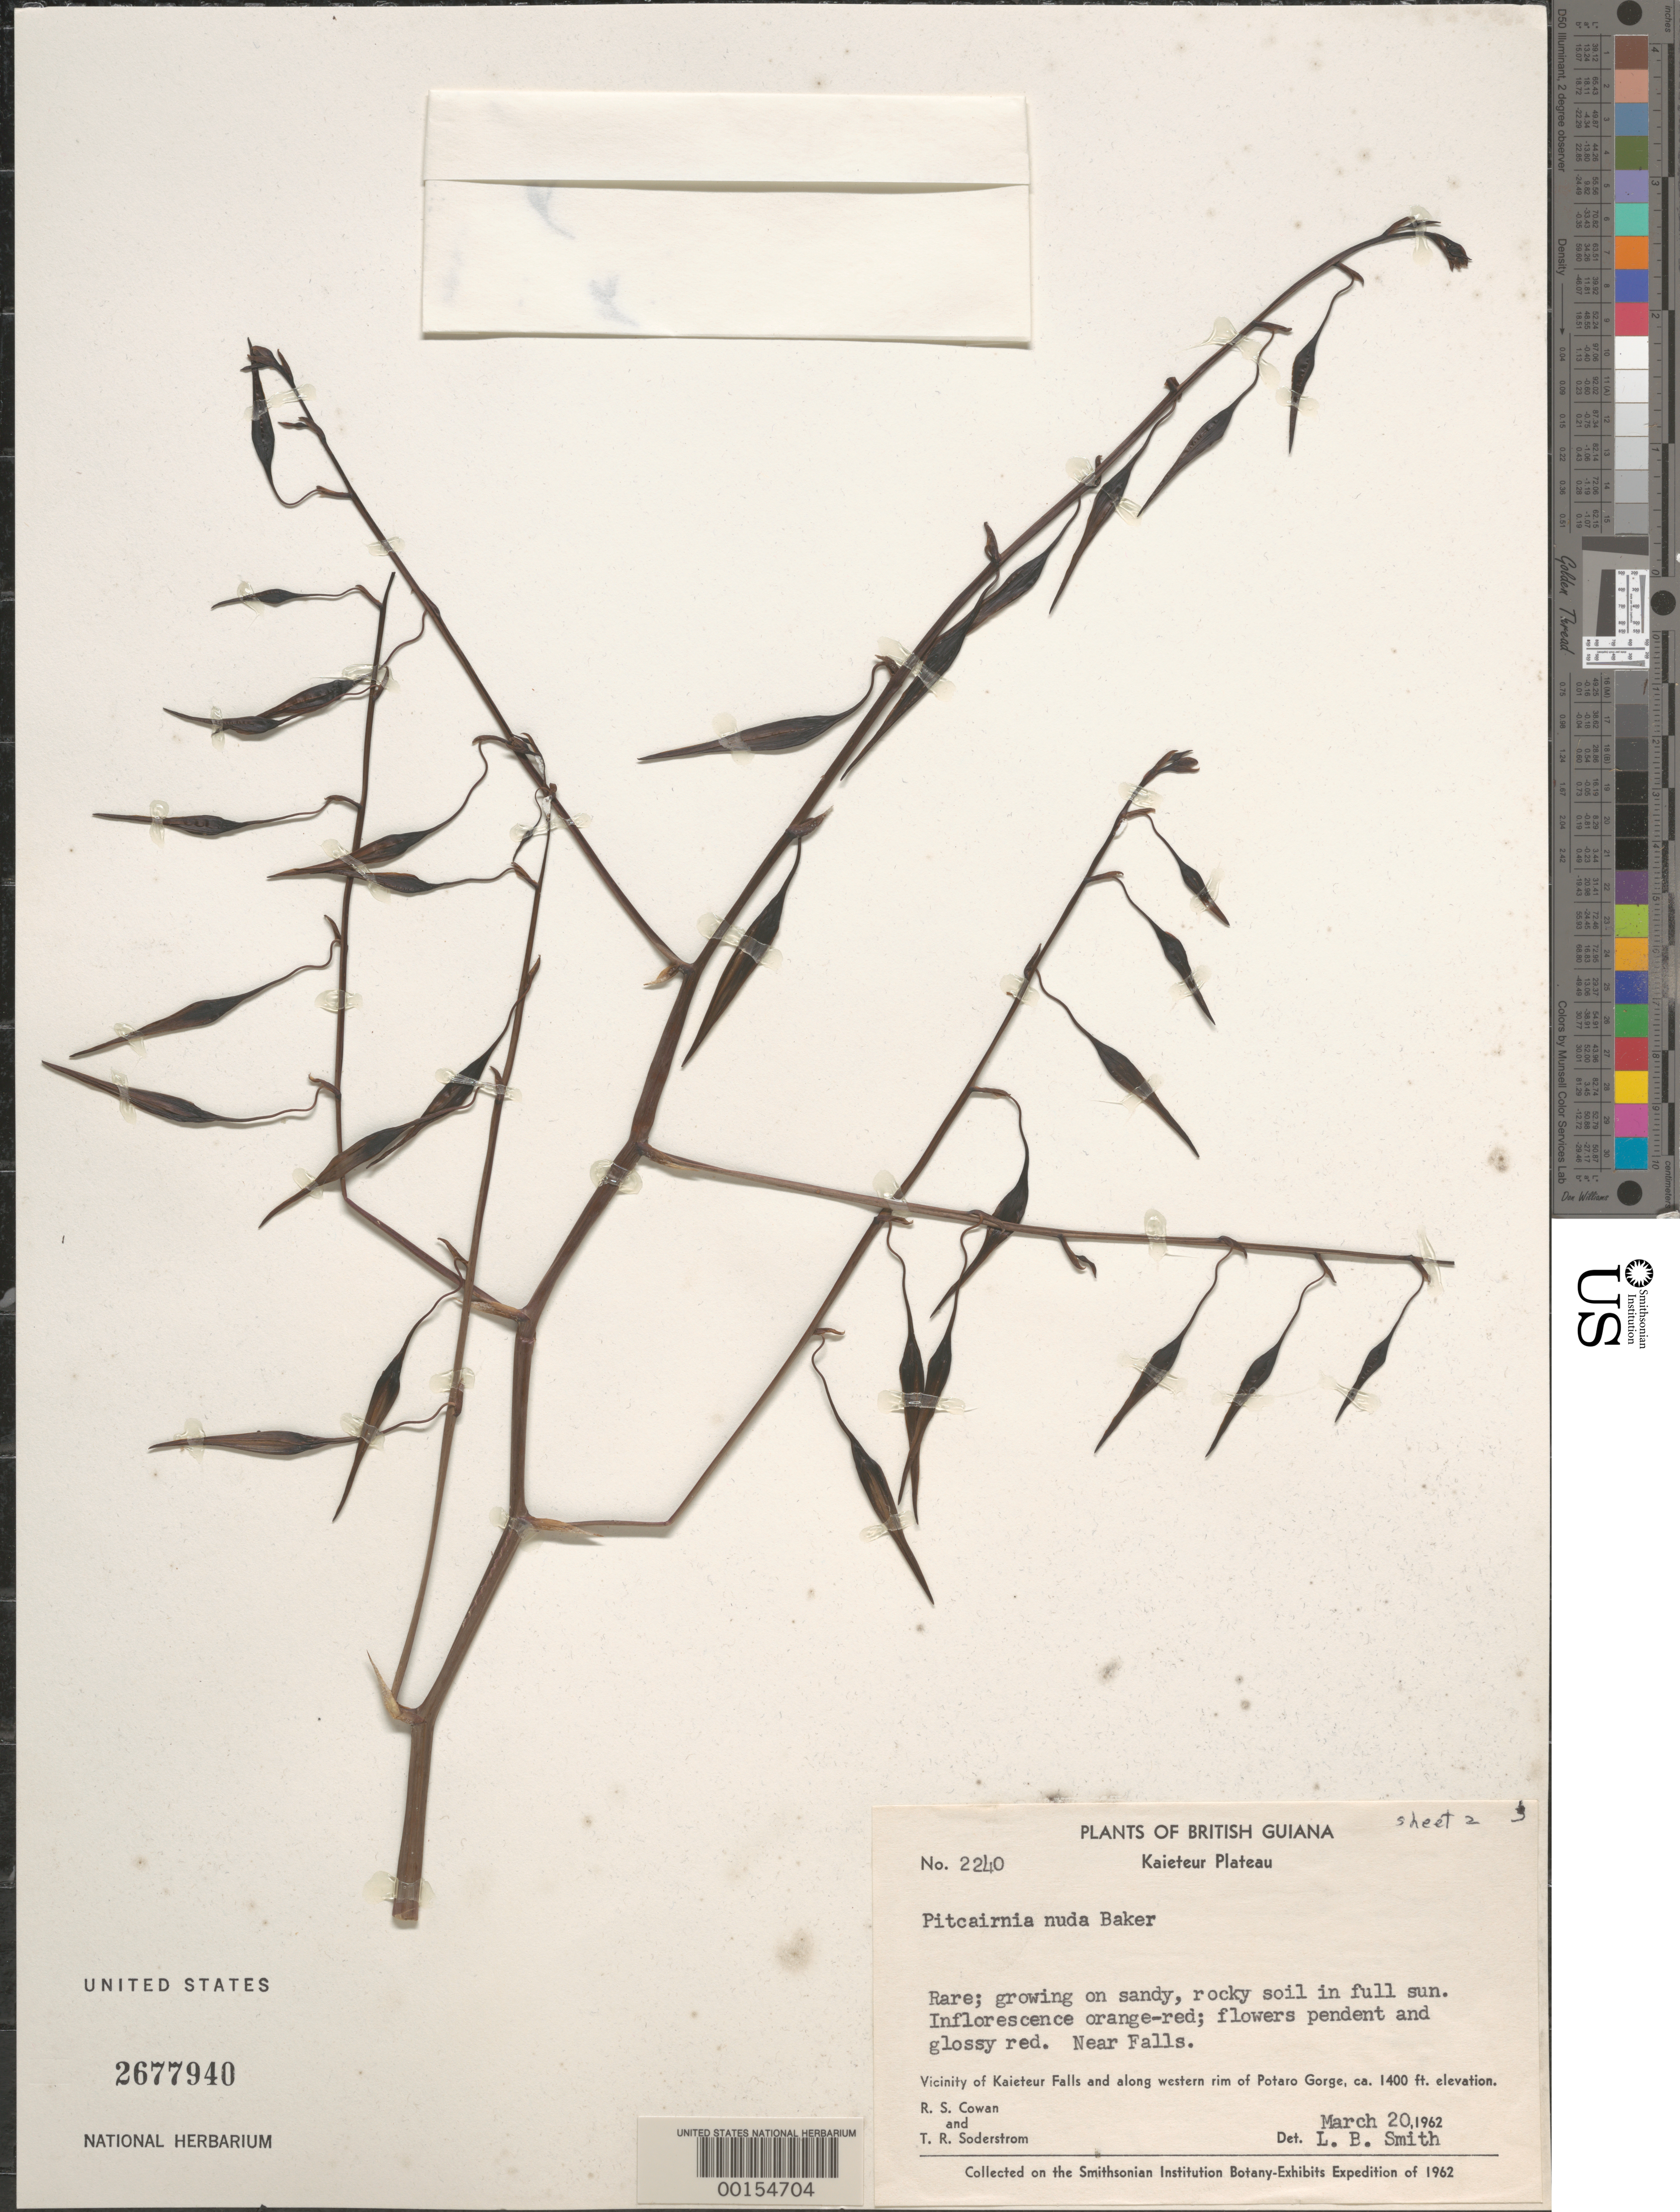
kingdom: Plantae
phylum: Tracheophyta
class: Liliopsida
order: Poales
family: Bromeliaceae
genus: Pitcairnia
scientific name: Pitcairnia nuda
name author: Baker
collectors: R. S. Cowan & T. R. Soderstrom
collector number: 2240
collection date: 1962-03-20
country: Guyana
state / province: Potaro-Siparuni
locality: British Guiana. Kaieteur Plateau. Near Falls. Vicinity of Kaieteur Falls and along western rim of Potaro Gorge.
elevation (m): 427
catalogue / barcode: US 2677940